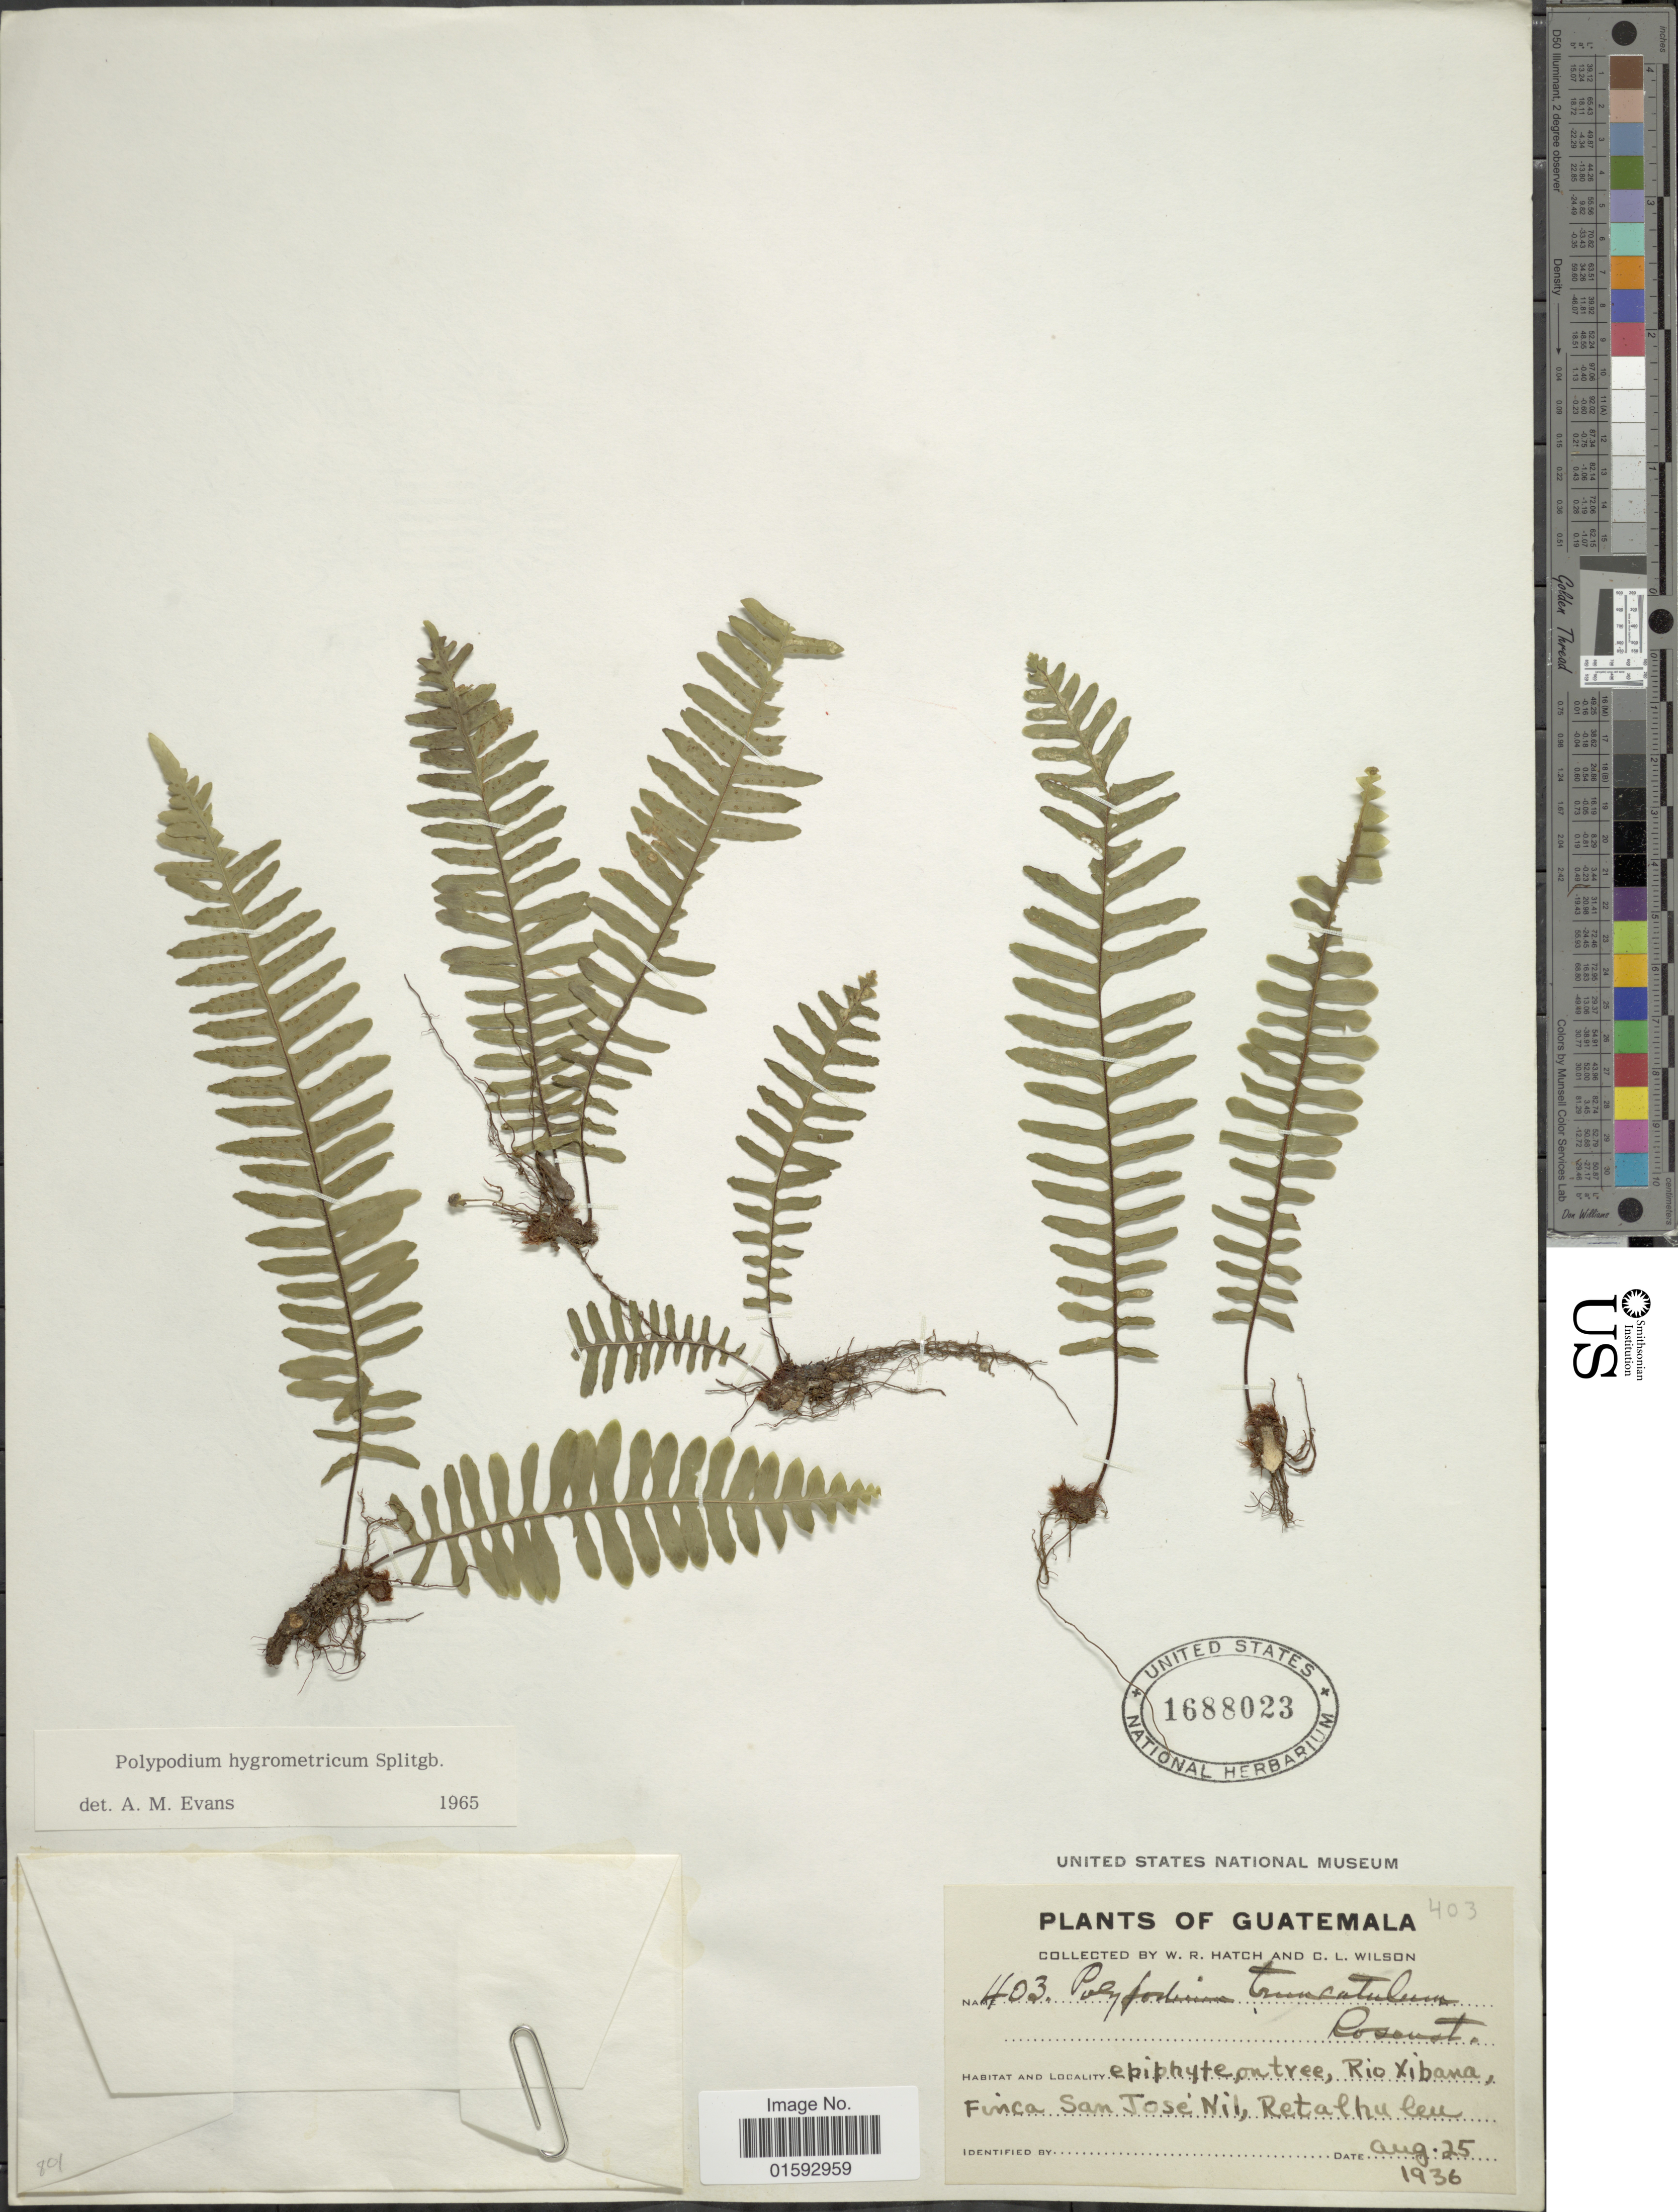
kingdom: Plantae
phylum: Tracheophyta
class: Polypodiopsida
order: Polypodiales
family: Polypodiaceae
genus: Pecluma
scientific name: Pecluma hygrometrica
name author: (Splitg.) M.G. Price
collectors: W. Hatch & C. L. Wilson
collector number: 403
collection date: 1936-08-25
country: Guatemala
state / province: Retalhuleu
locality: Epiphyte on tree, Rio Xibana, Finca San Jose Nil,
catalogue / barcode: US 1688023